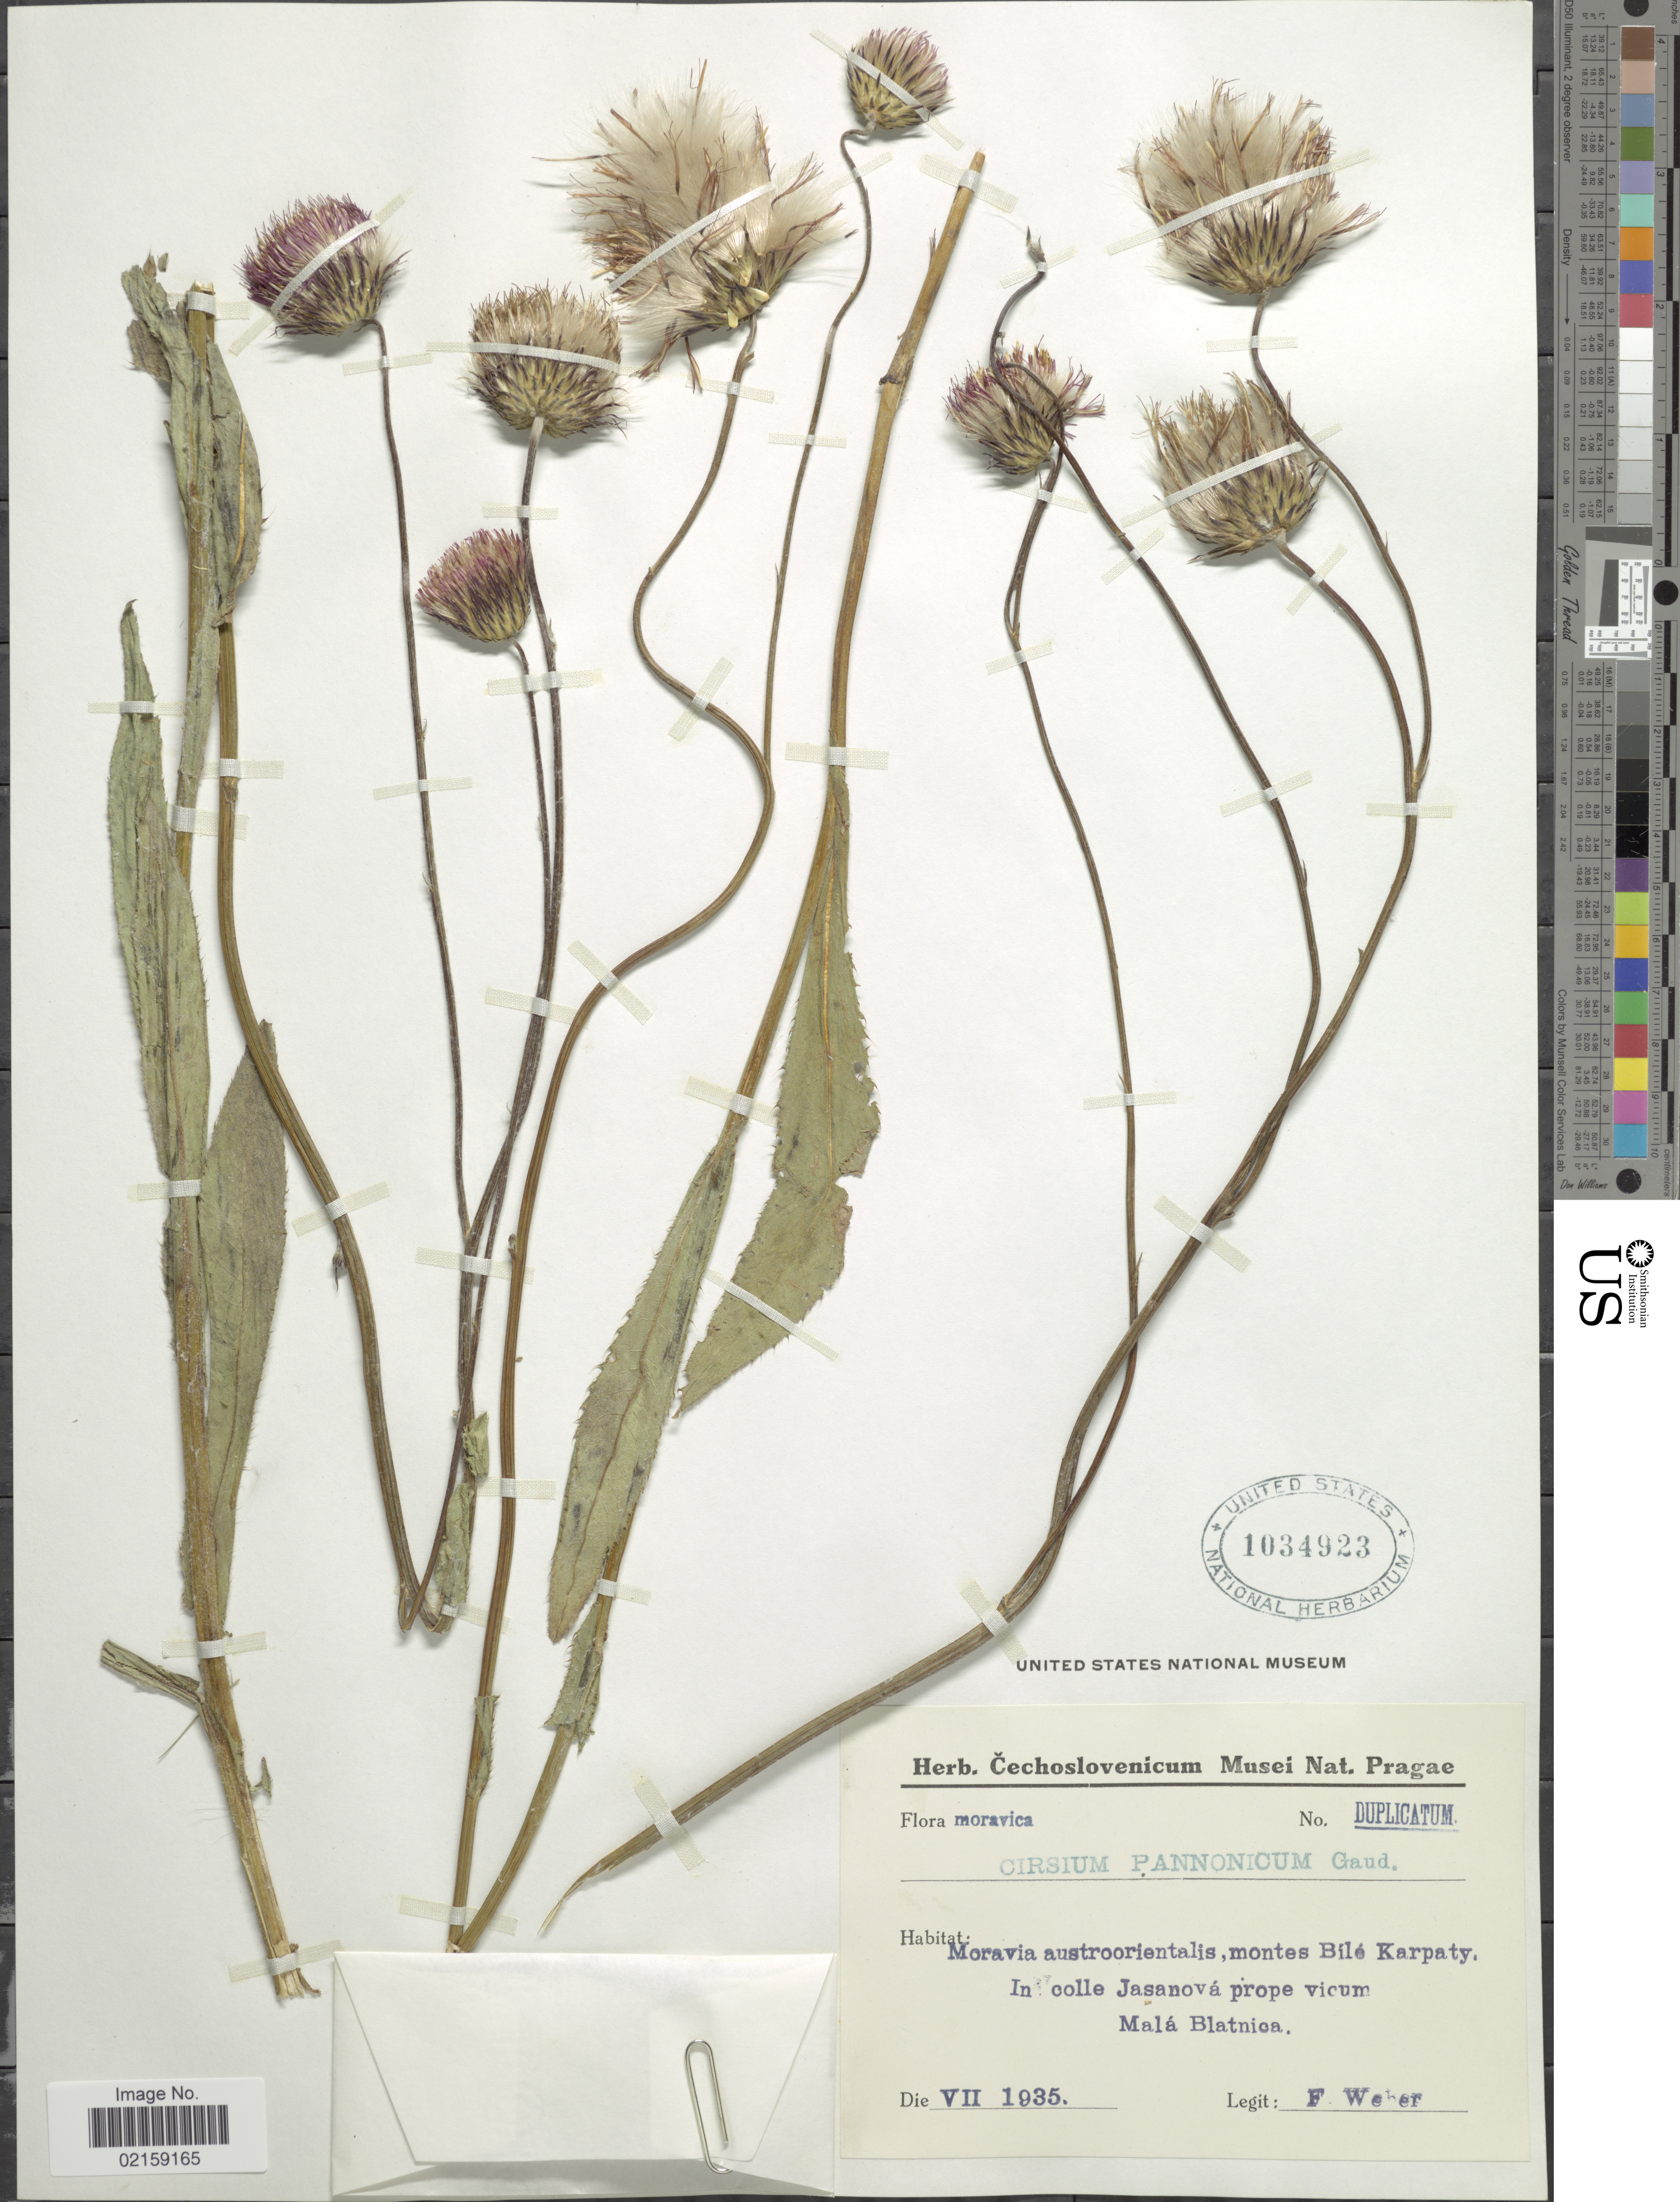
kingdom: Plantae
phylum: Tracheophyta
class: Magnoliopsida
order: Asterales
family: Asteraceae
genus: Cirsium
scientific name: Cirsium pannonicum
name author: (L. f.) Link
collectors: F. Weber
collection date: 1935-07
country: Czechia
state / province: South Moravian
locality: Moravia austroorientalis, montes Bile Karpaty, In colle Jasanova prope vicum Mala Blatnica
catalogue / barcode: US 1034923